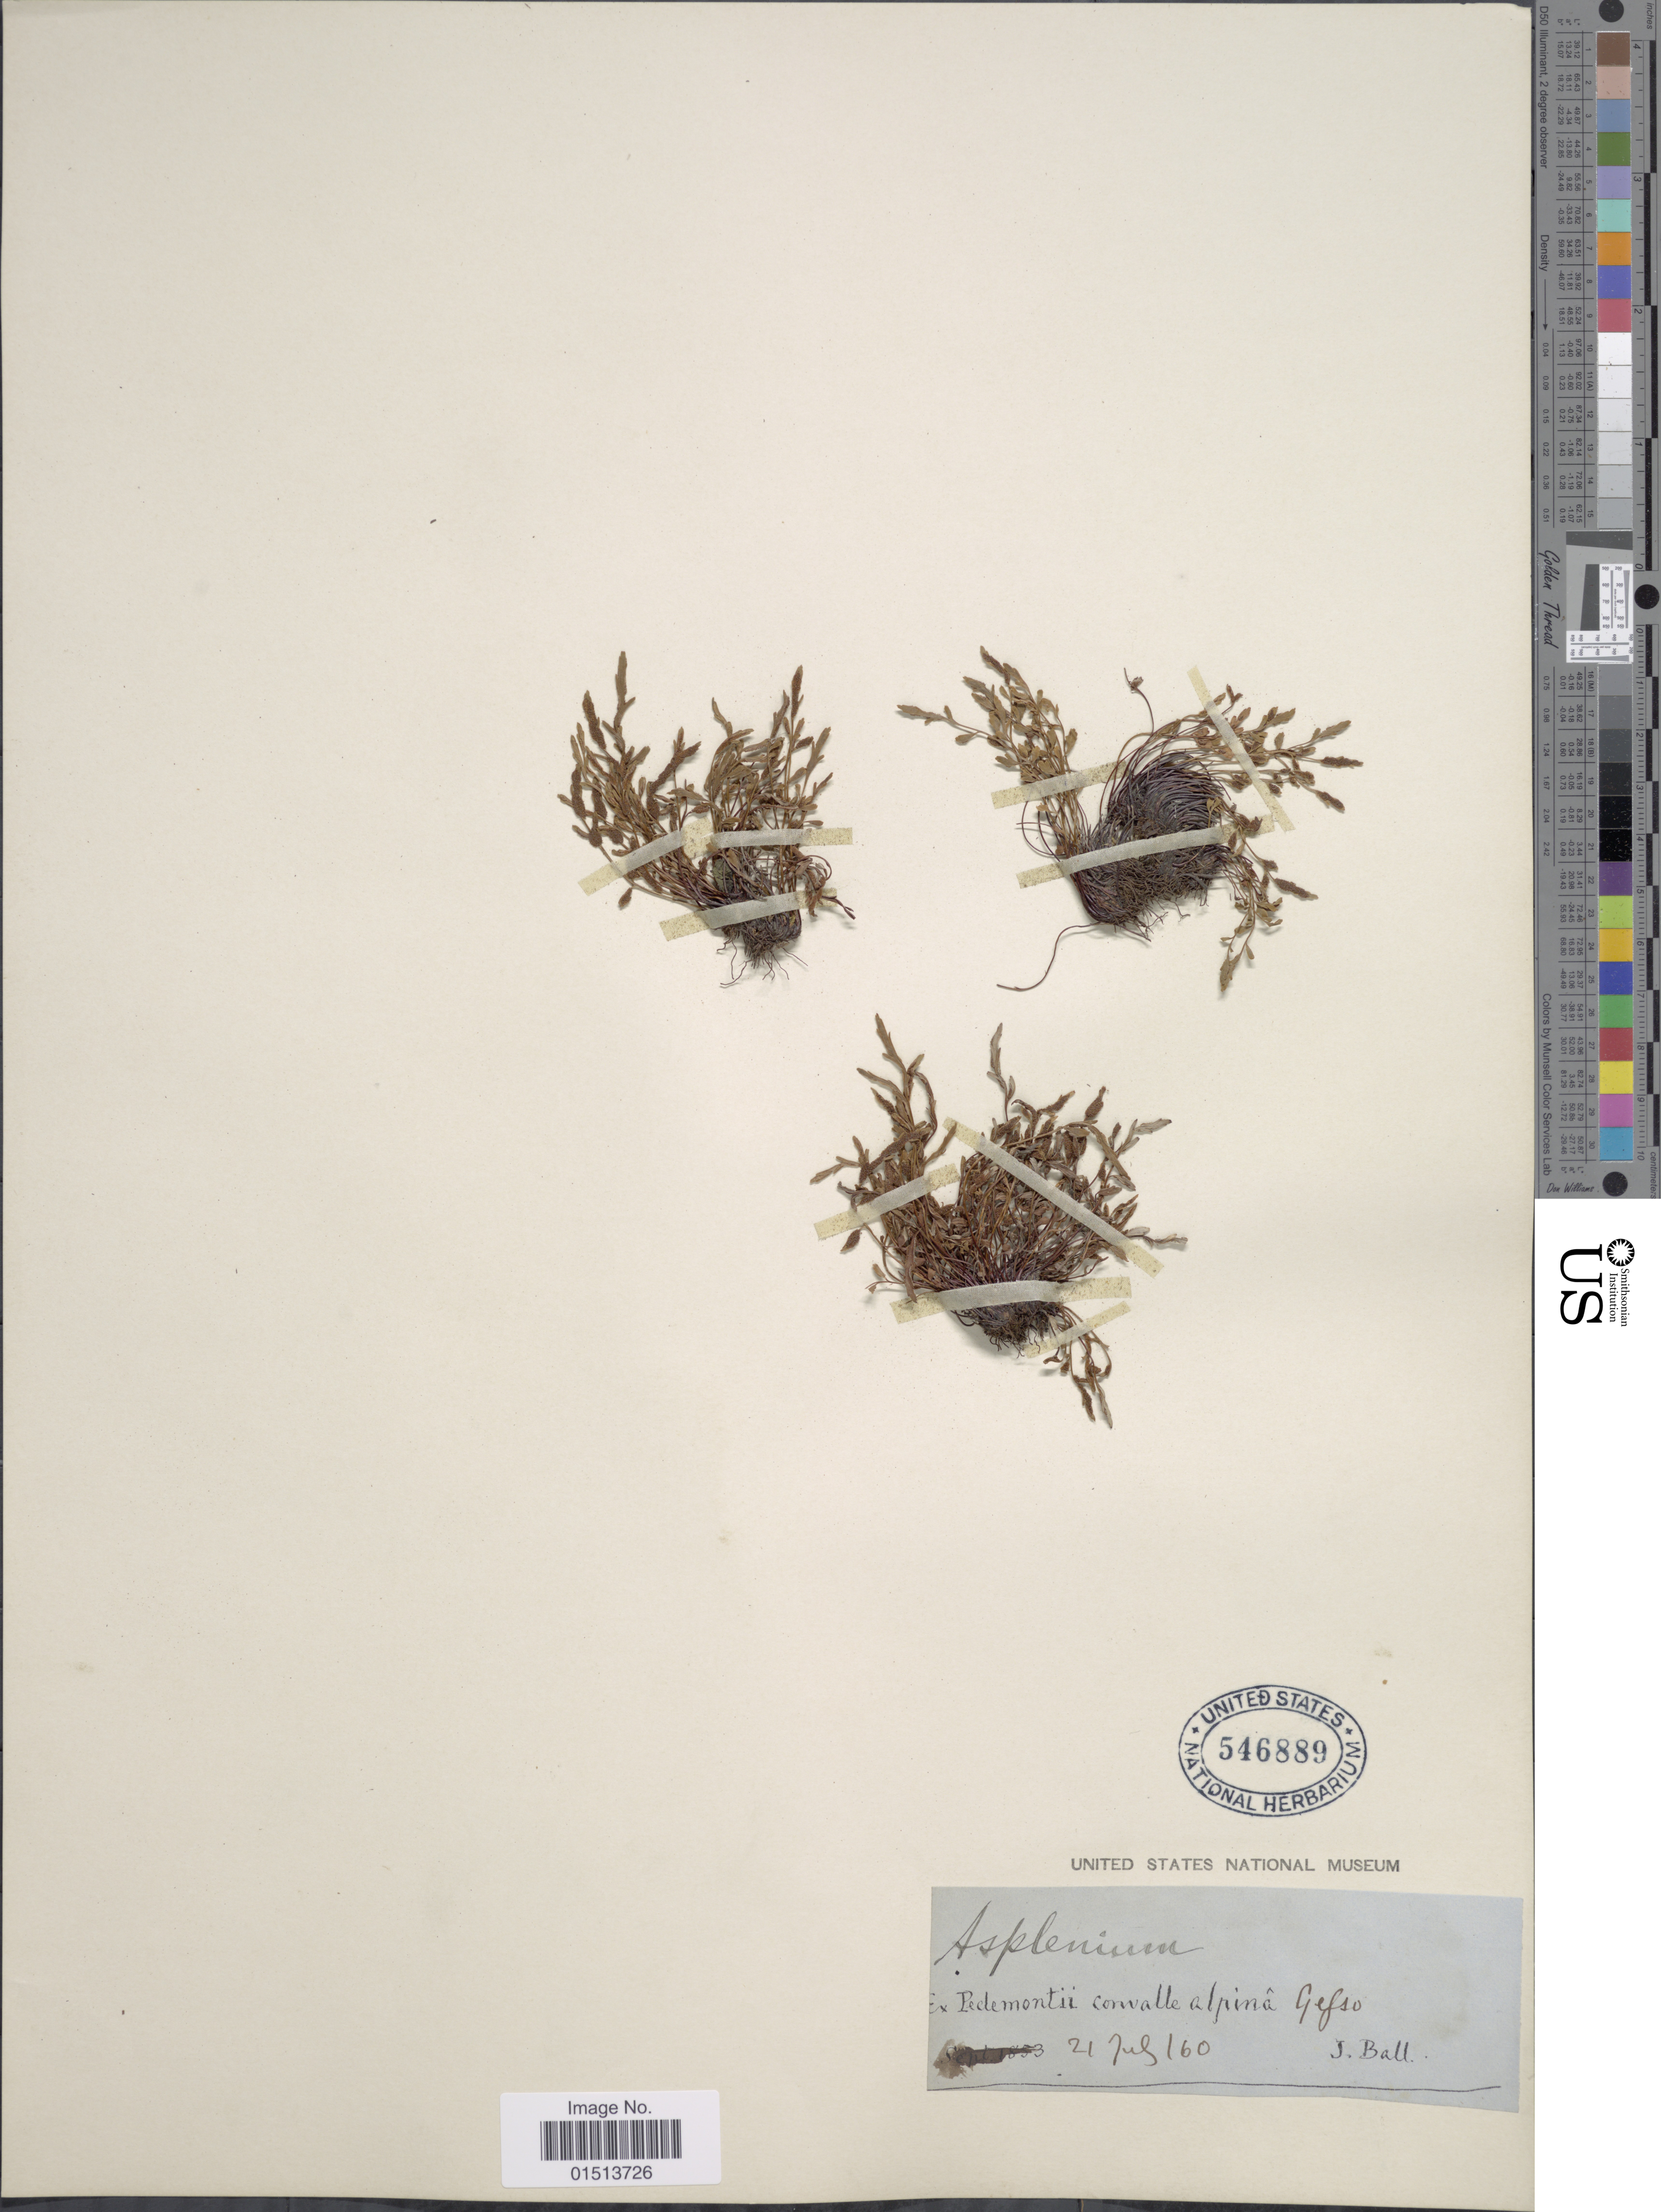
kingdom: Plantae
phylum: Tracheophyta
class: Polypodiopsida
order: Polypodiales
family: Aspleniaceae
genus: Asplenium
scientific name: Asplenium alternifolium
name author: Jacq.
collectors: J. Ball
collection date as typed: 160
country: Italy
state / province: Piedmont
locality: Ex Pedemontii convalle alpina Gefso.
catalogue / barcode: US 546889